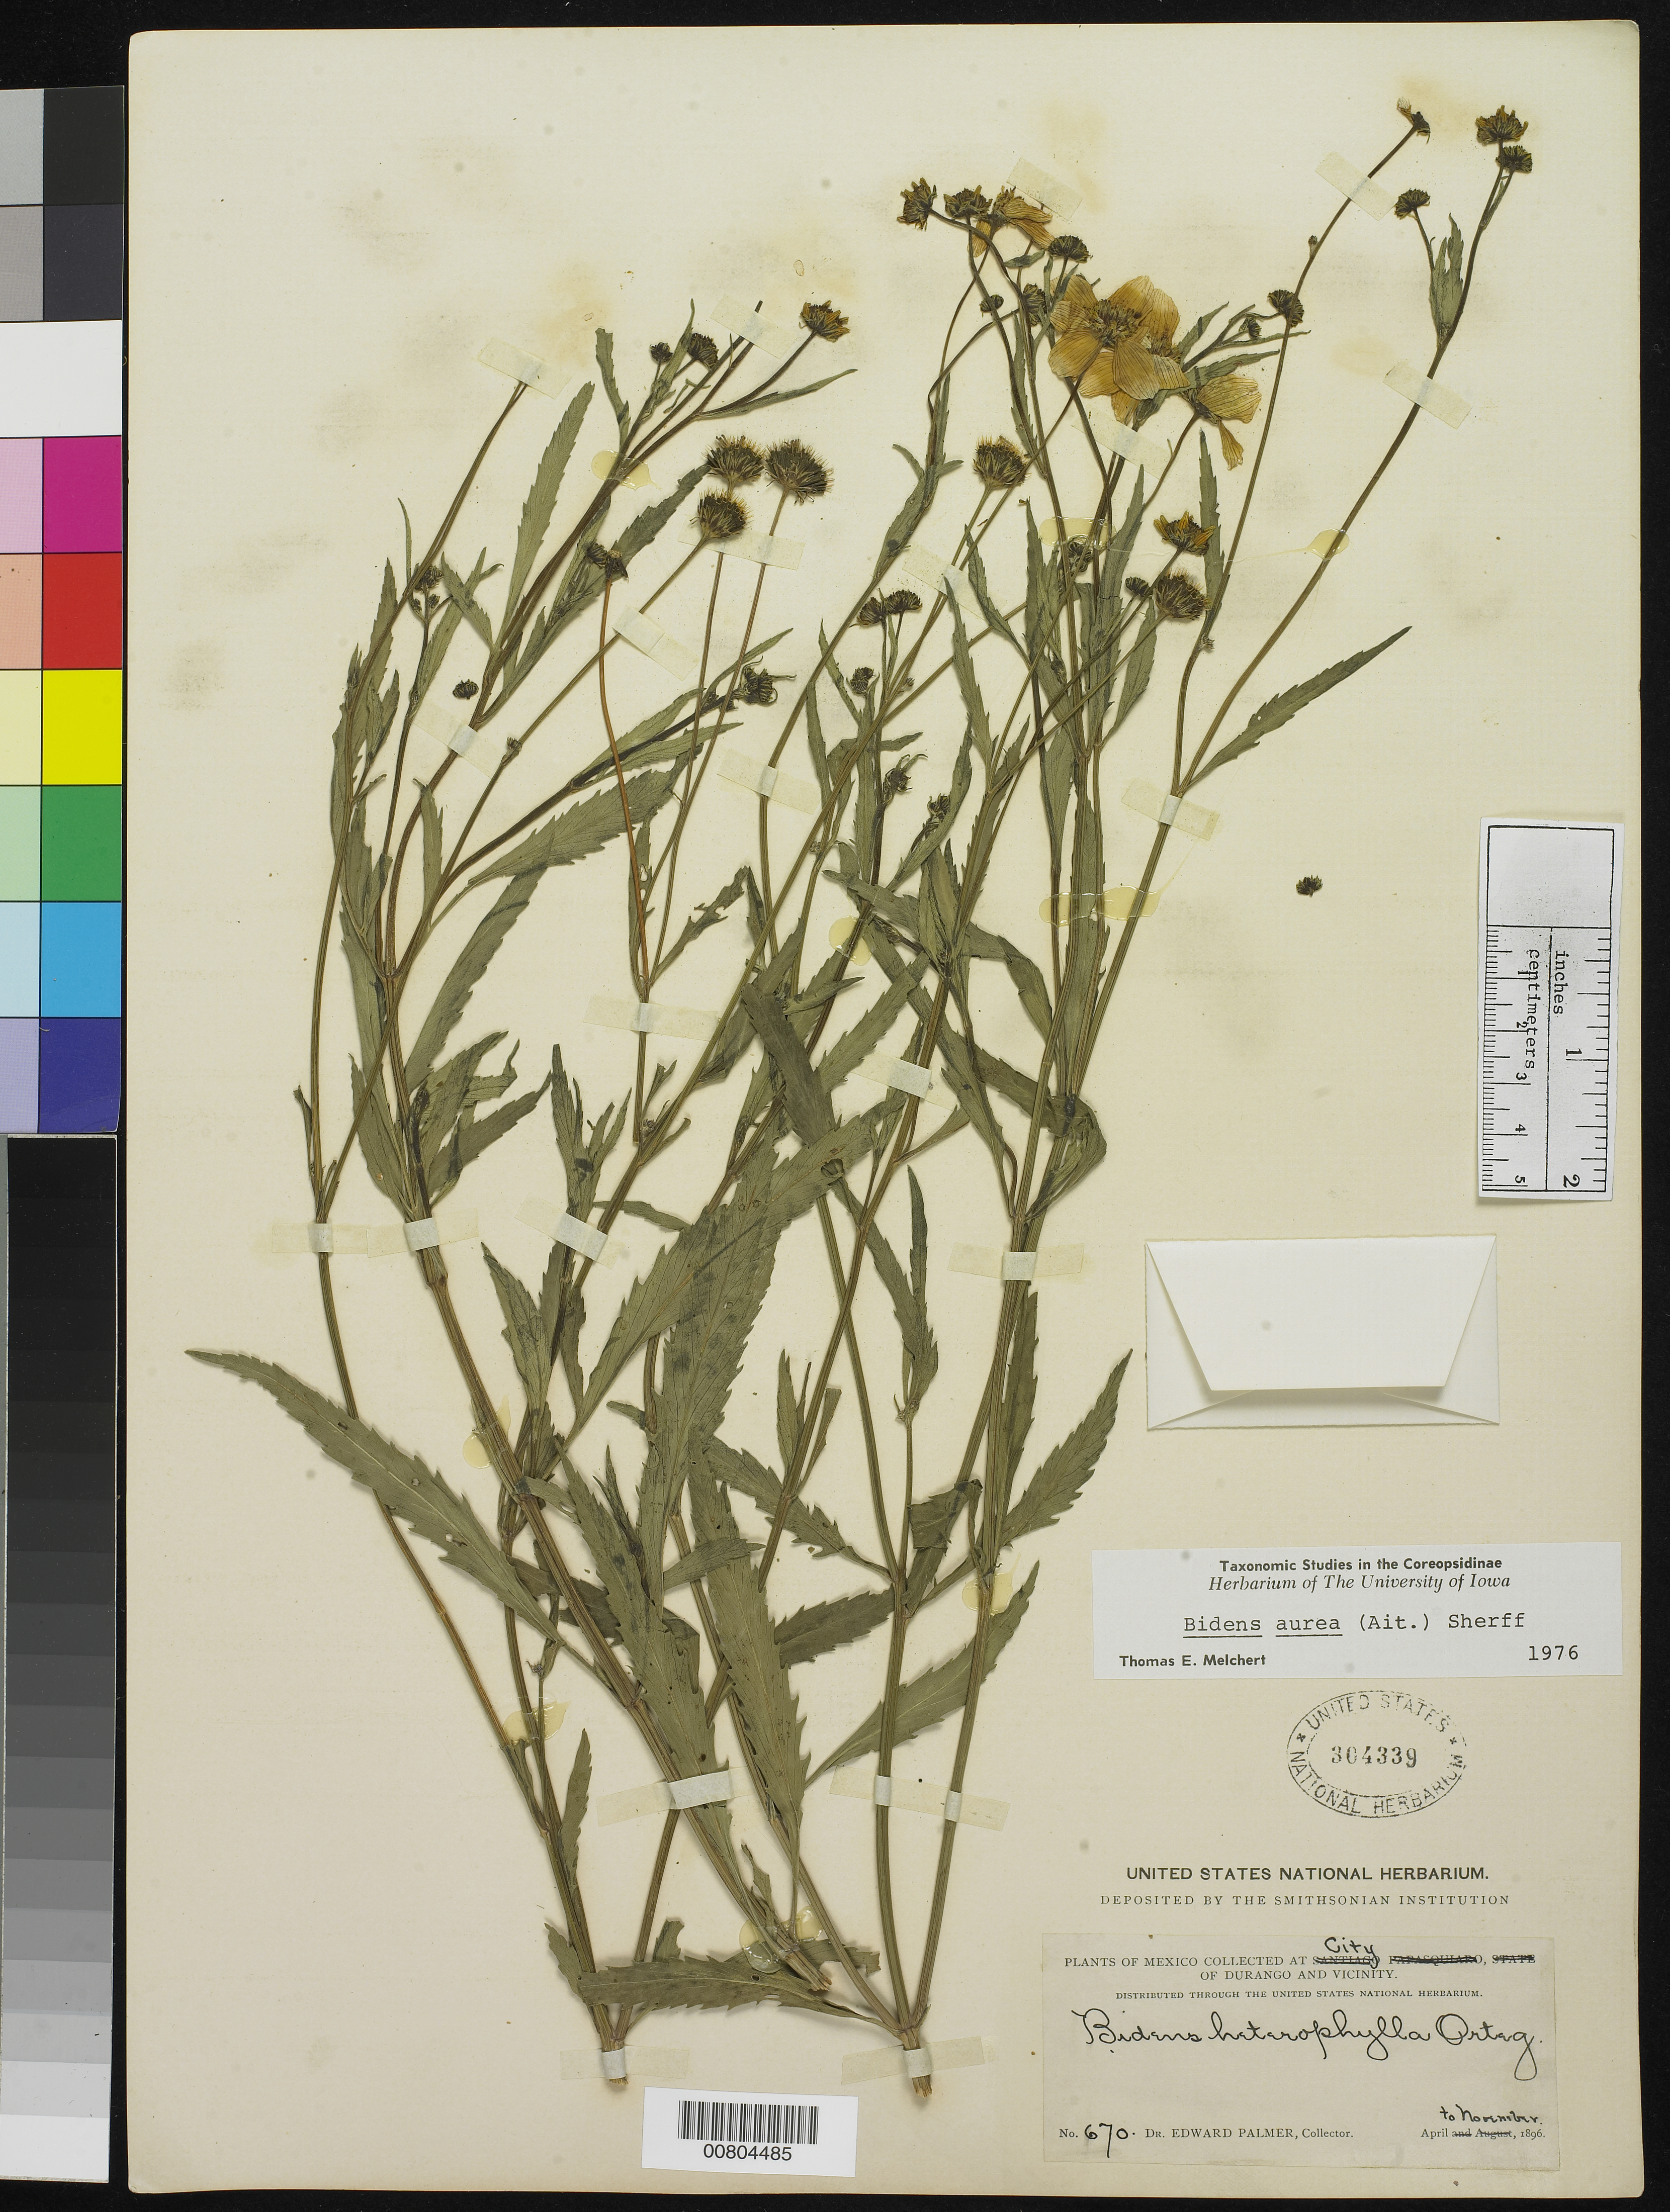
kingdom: Plantae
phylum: Tracheophyta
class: Magnoliopsida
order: Asterales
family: Asteraceae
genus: Bidens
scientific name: Bidens aurea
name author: (Aiton) Sherff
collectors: E. Palmer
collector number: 670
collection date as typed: Apr 1896 to -- Nov 1896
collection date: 1896-04/1896-11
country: Mexico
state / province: Durango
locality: City of Durango and vicinity.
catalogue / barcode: US 304339